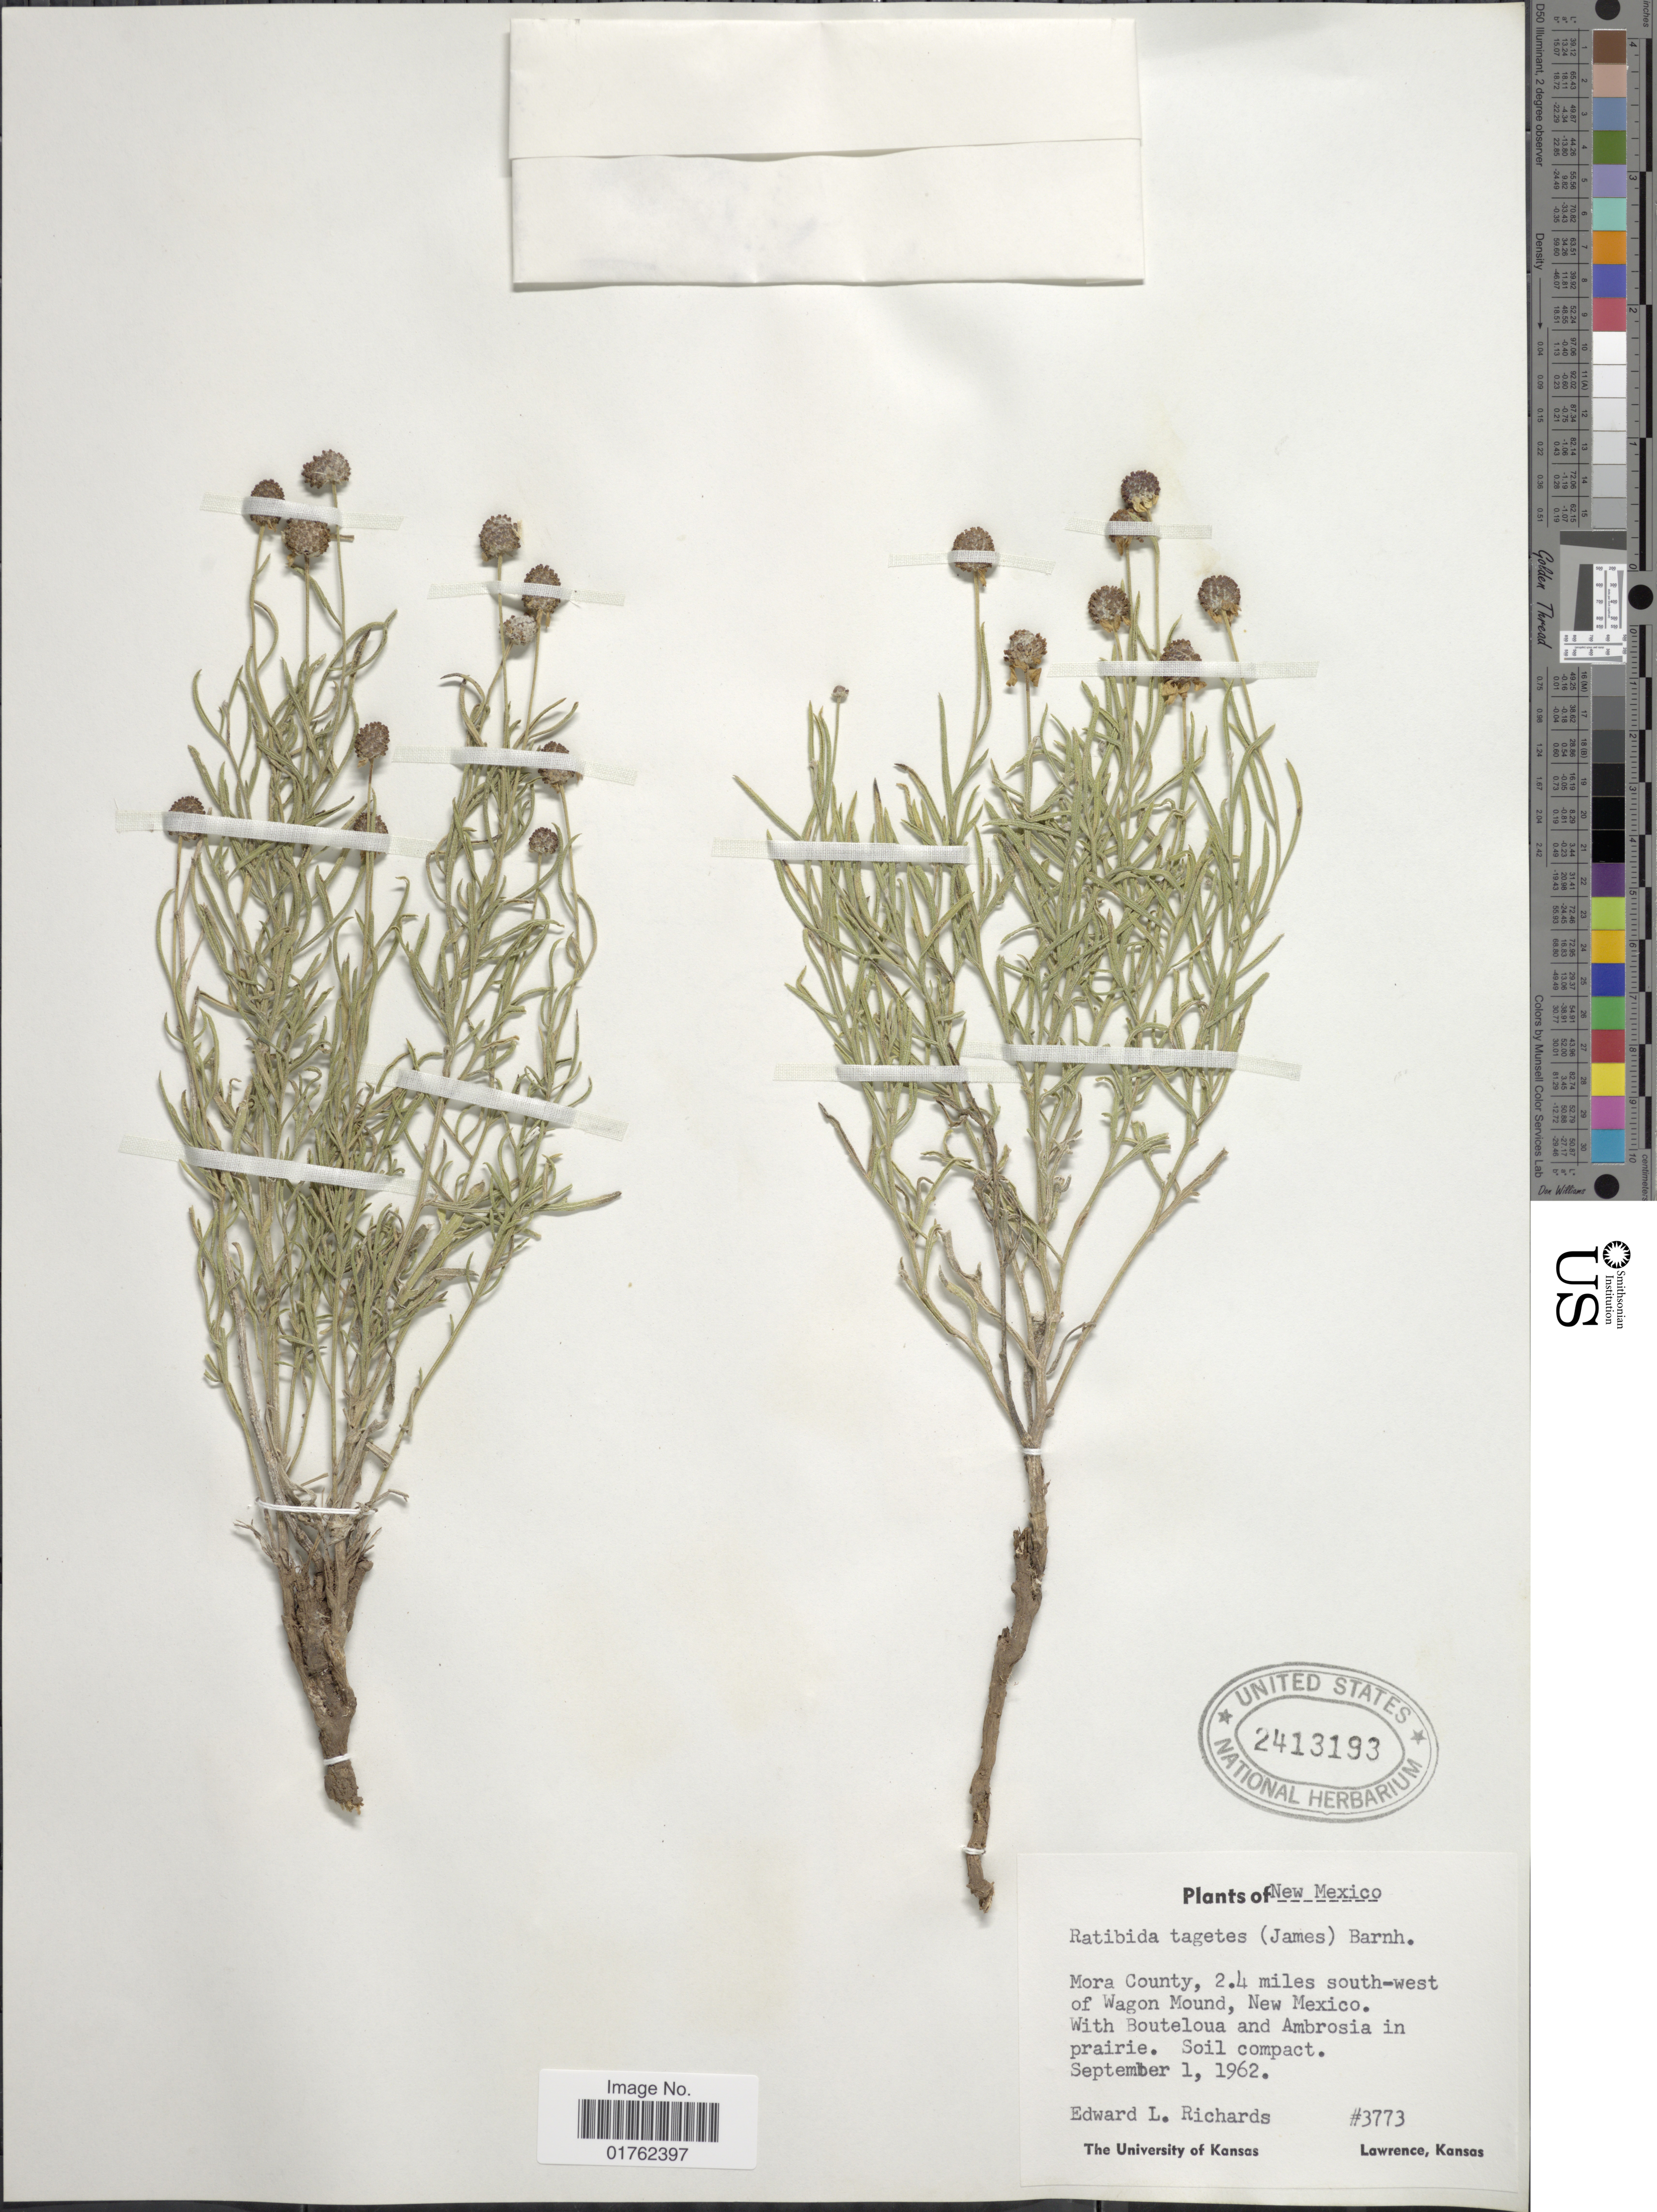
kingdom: Plantae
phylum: Tracheophyta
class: Magnoliopsida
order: Asterales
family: Asteraceae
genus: Ratibida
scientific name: Ratibida tagetes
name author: (James) Barnhart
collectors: E. Richards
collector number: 3773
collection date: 1962-09-01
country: United States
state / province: New Mexico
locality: Mora County, 2.4 miles south-west of Wagon Mound, New Mexico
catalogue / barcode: US 2413193